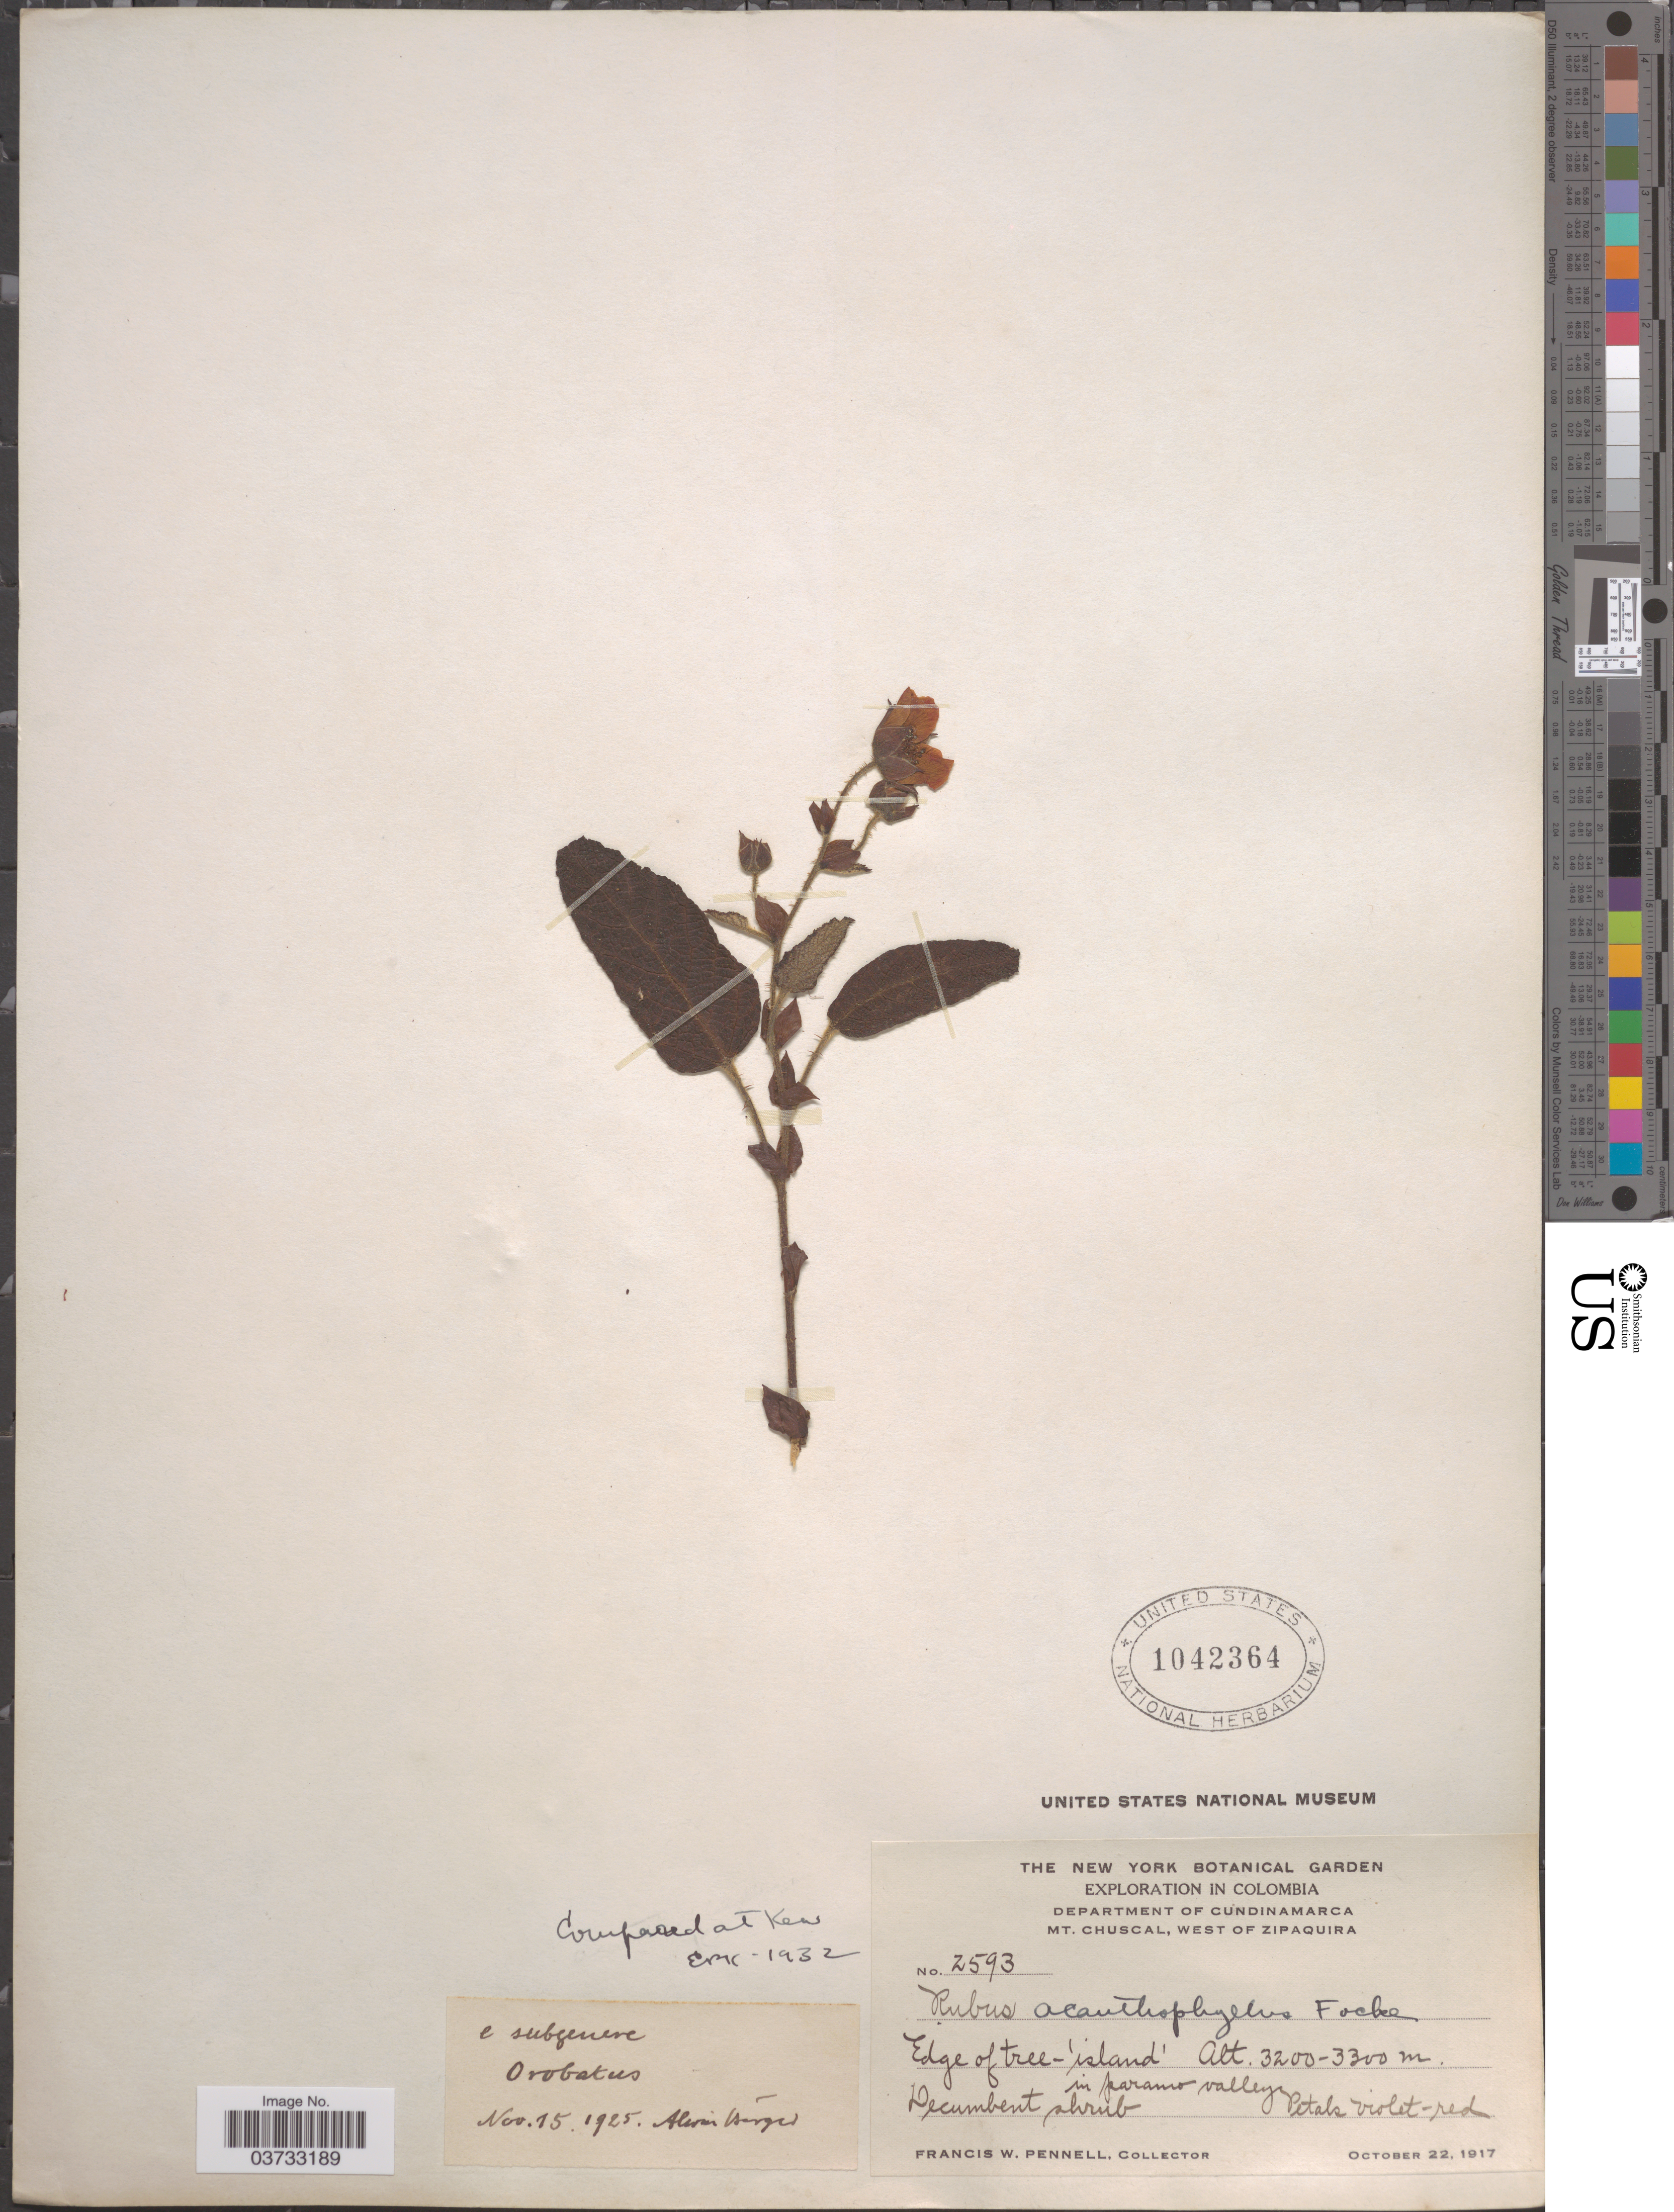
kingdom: Plantae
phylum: Tracheophyta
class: Magnoliopsida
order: Rosales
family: Rosaceae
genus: Rubus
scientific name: Rubus acanthophyllos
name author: Focke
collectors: F. W. Pennell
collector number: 2593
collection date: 1917-10-22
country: Colombia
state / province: Cundinamarca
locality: Department of Cundinamarca. Mt. Chuscal, West of Zipaquira.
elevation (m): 3200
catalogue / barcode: US 1042364